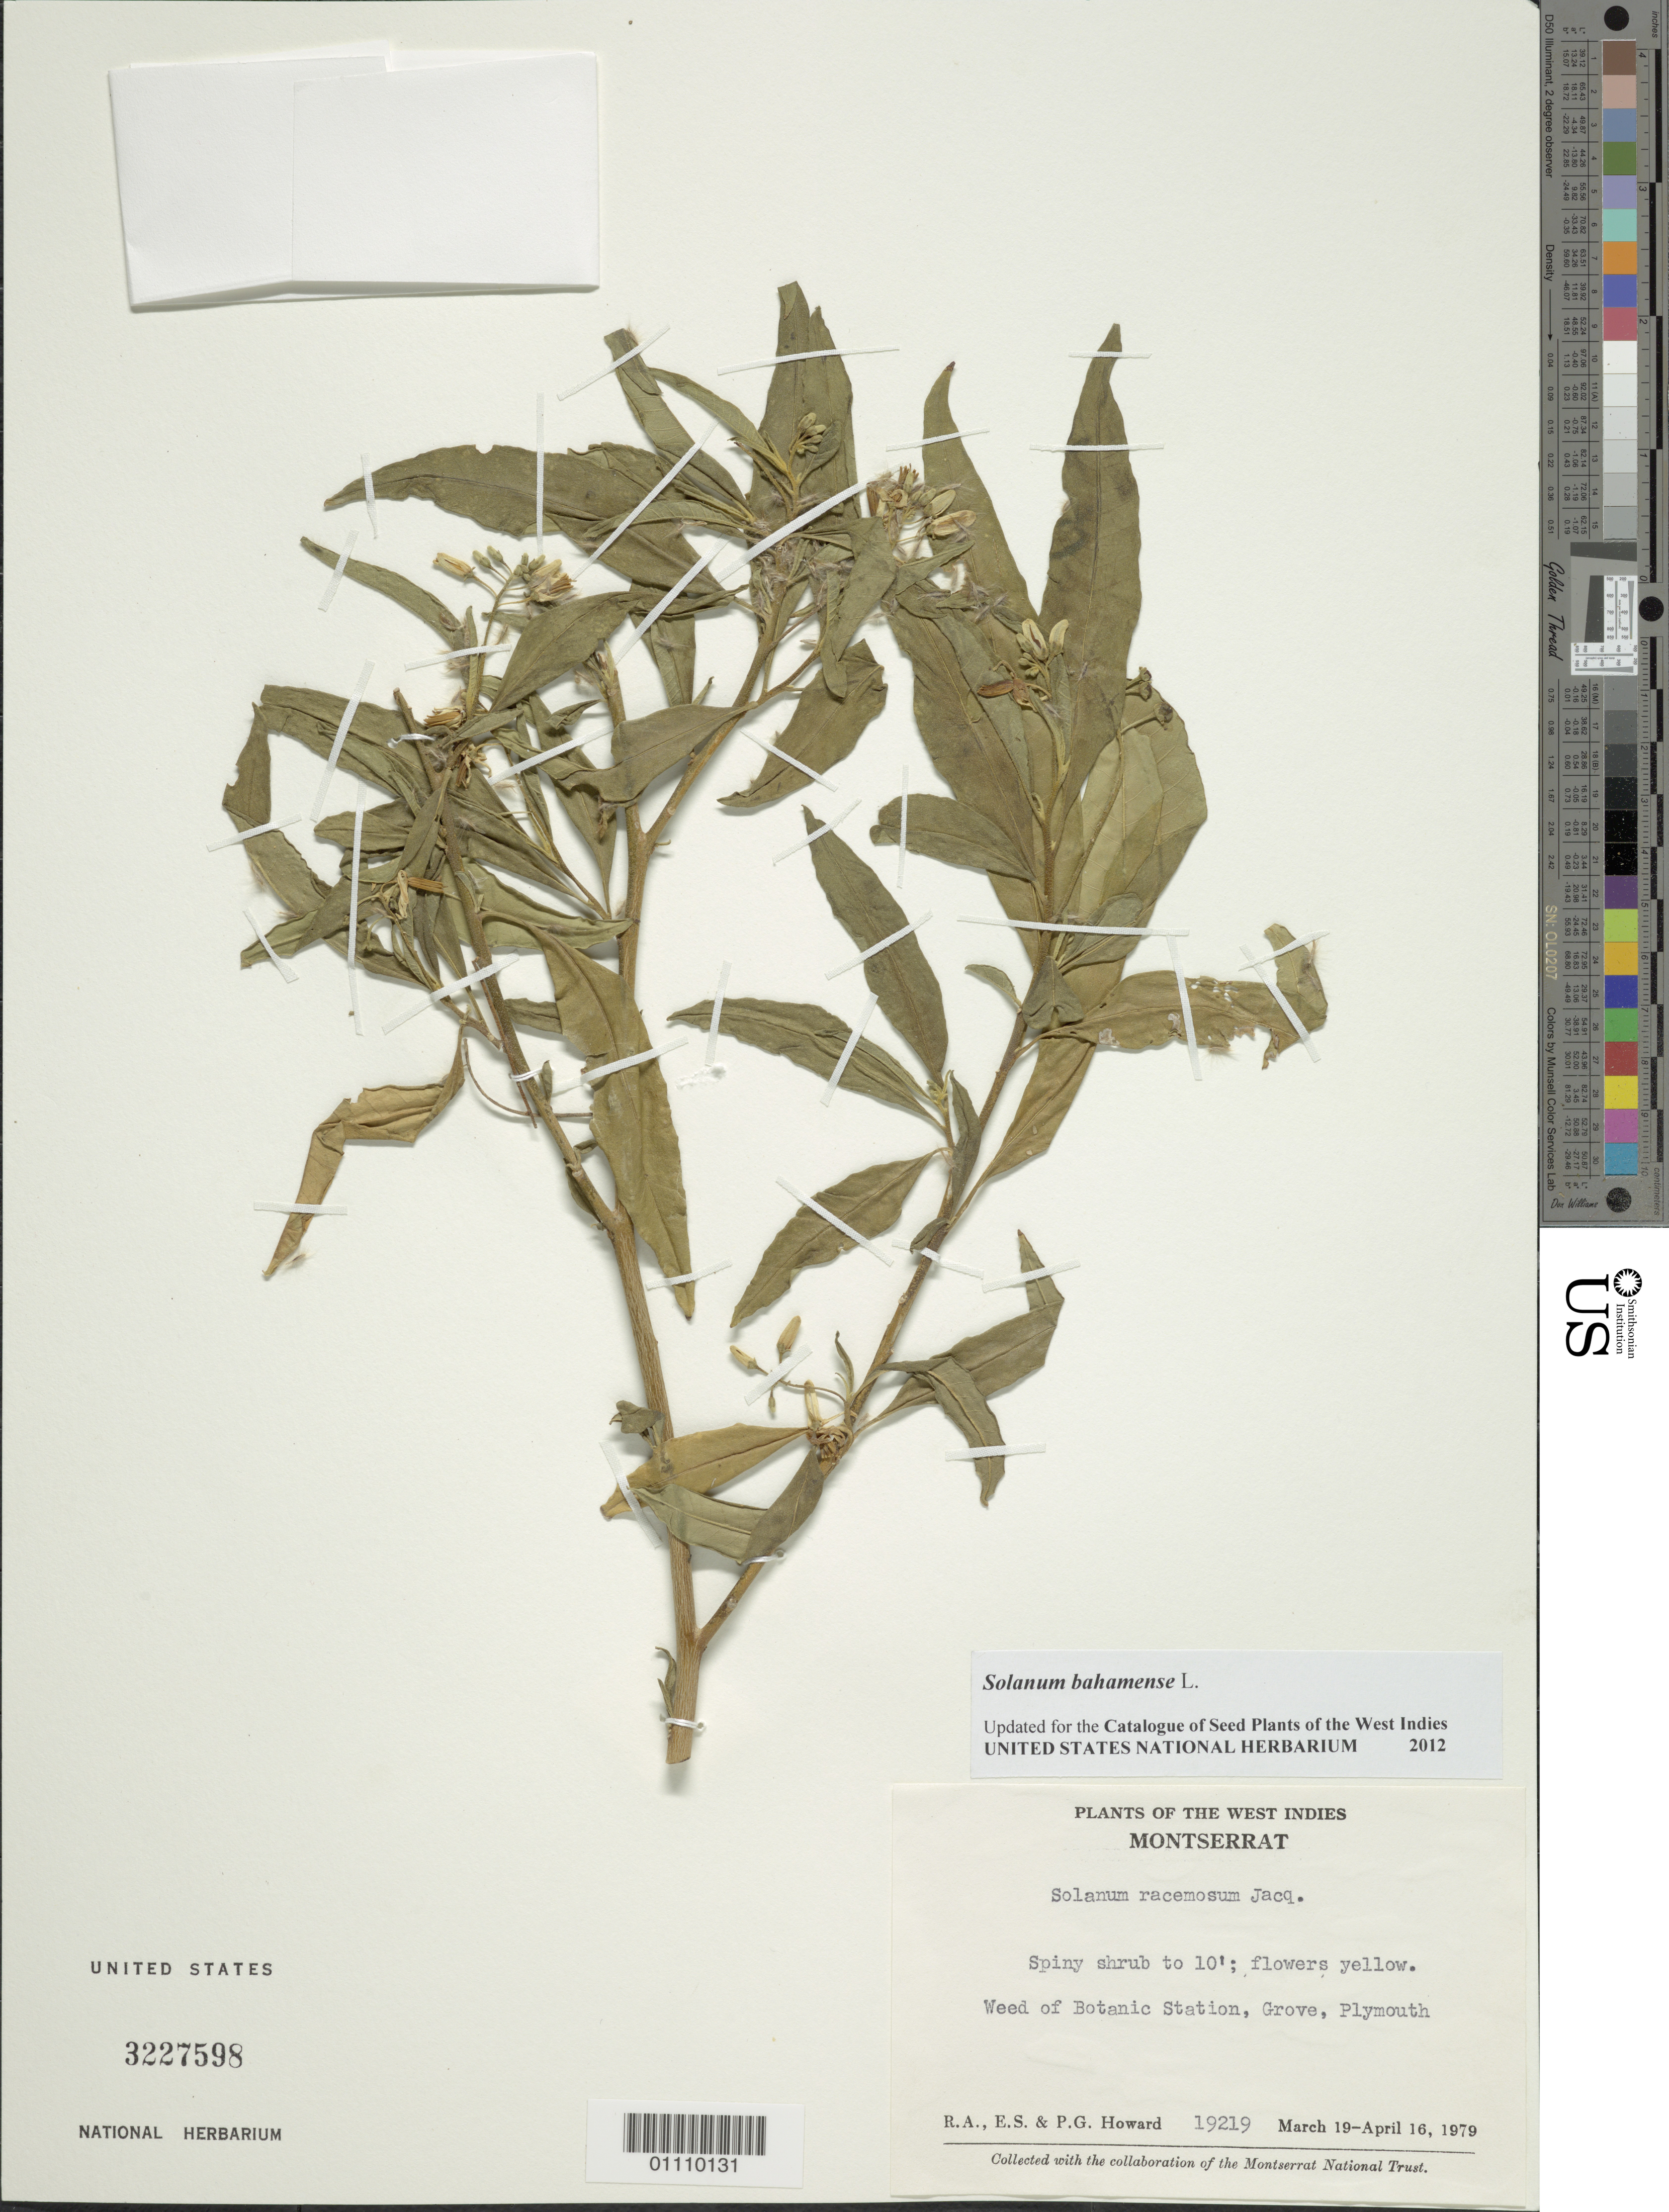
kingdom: Plantae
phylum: Tracheophyta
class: Magnoliopsida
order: Solanales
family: Solanaceae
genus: Solanum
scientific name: Solanum bahamense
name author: L.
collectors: R. A. Howard, E. S. Howard & P. Howard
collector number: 19219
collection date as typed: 19 Mar 1979 to 16 Apr 1979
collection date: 1979-03-19/1979-04-16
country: Montserrat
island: Montserrat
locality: Plymouth, Botanic Station, Grove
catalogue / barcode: US 3227598